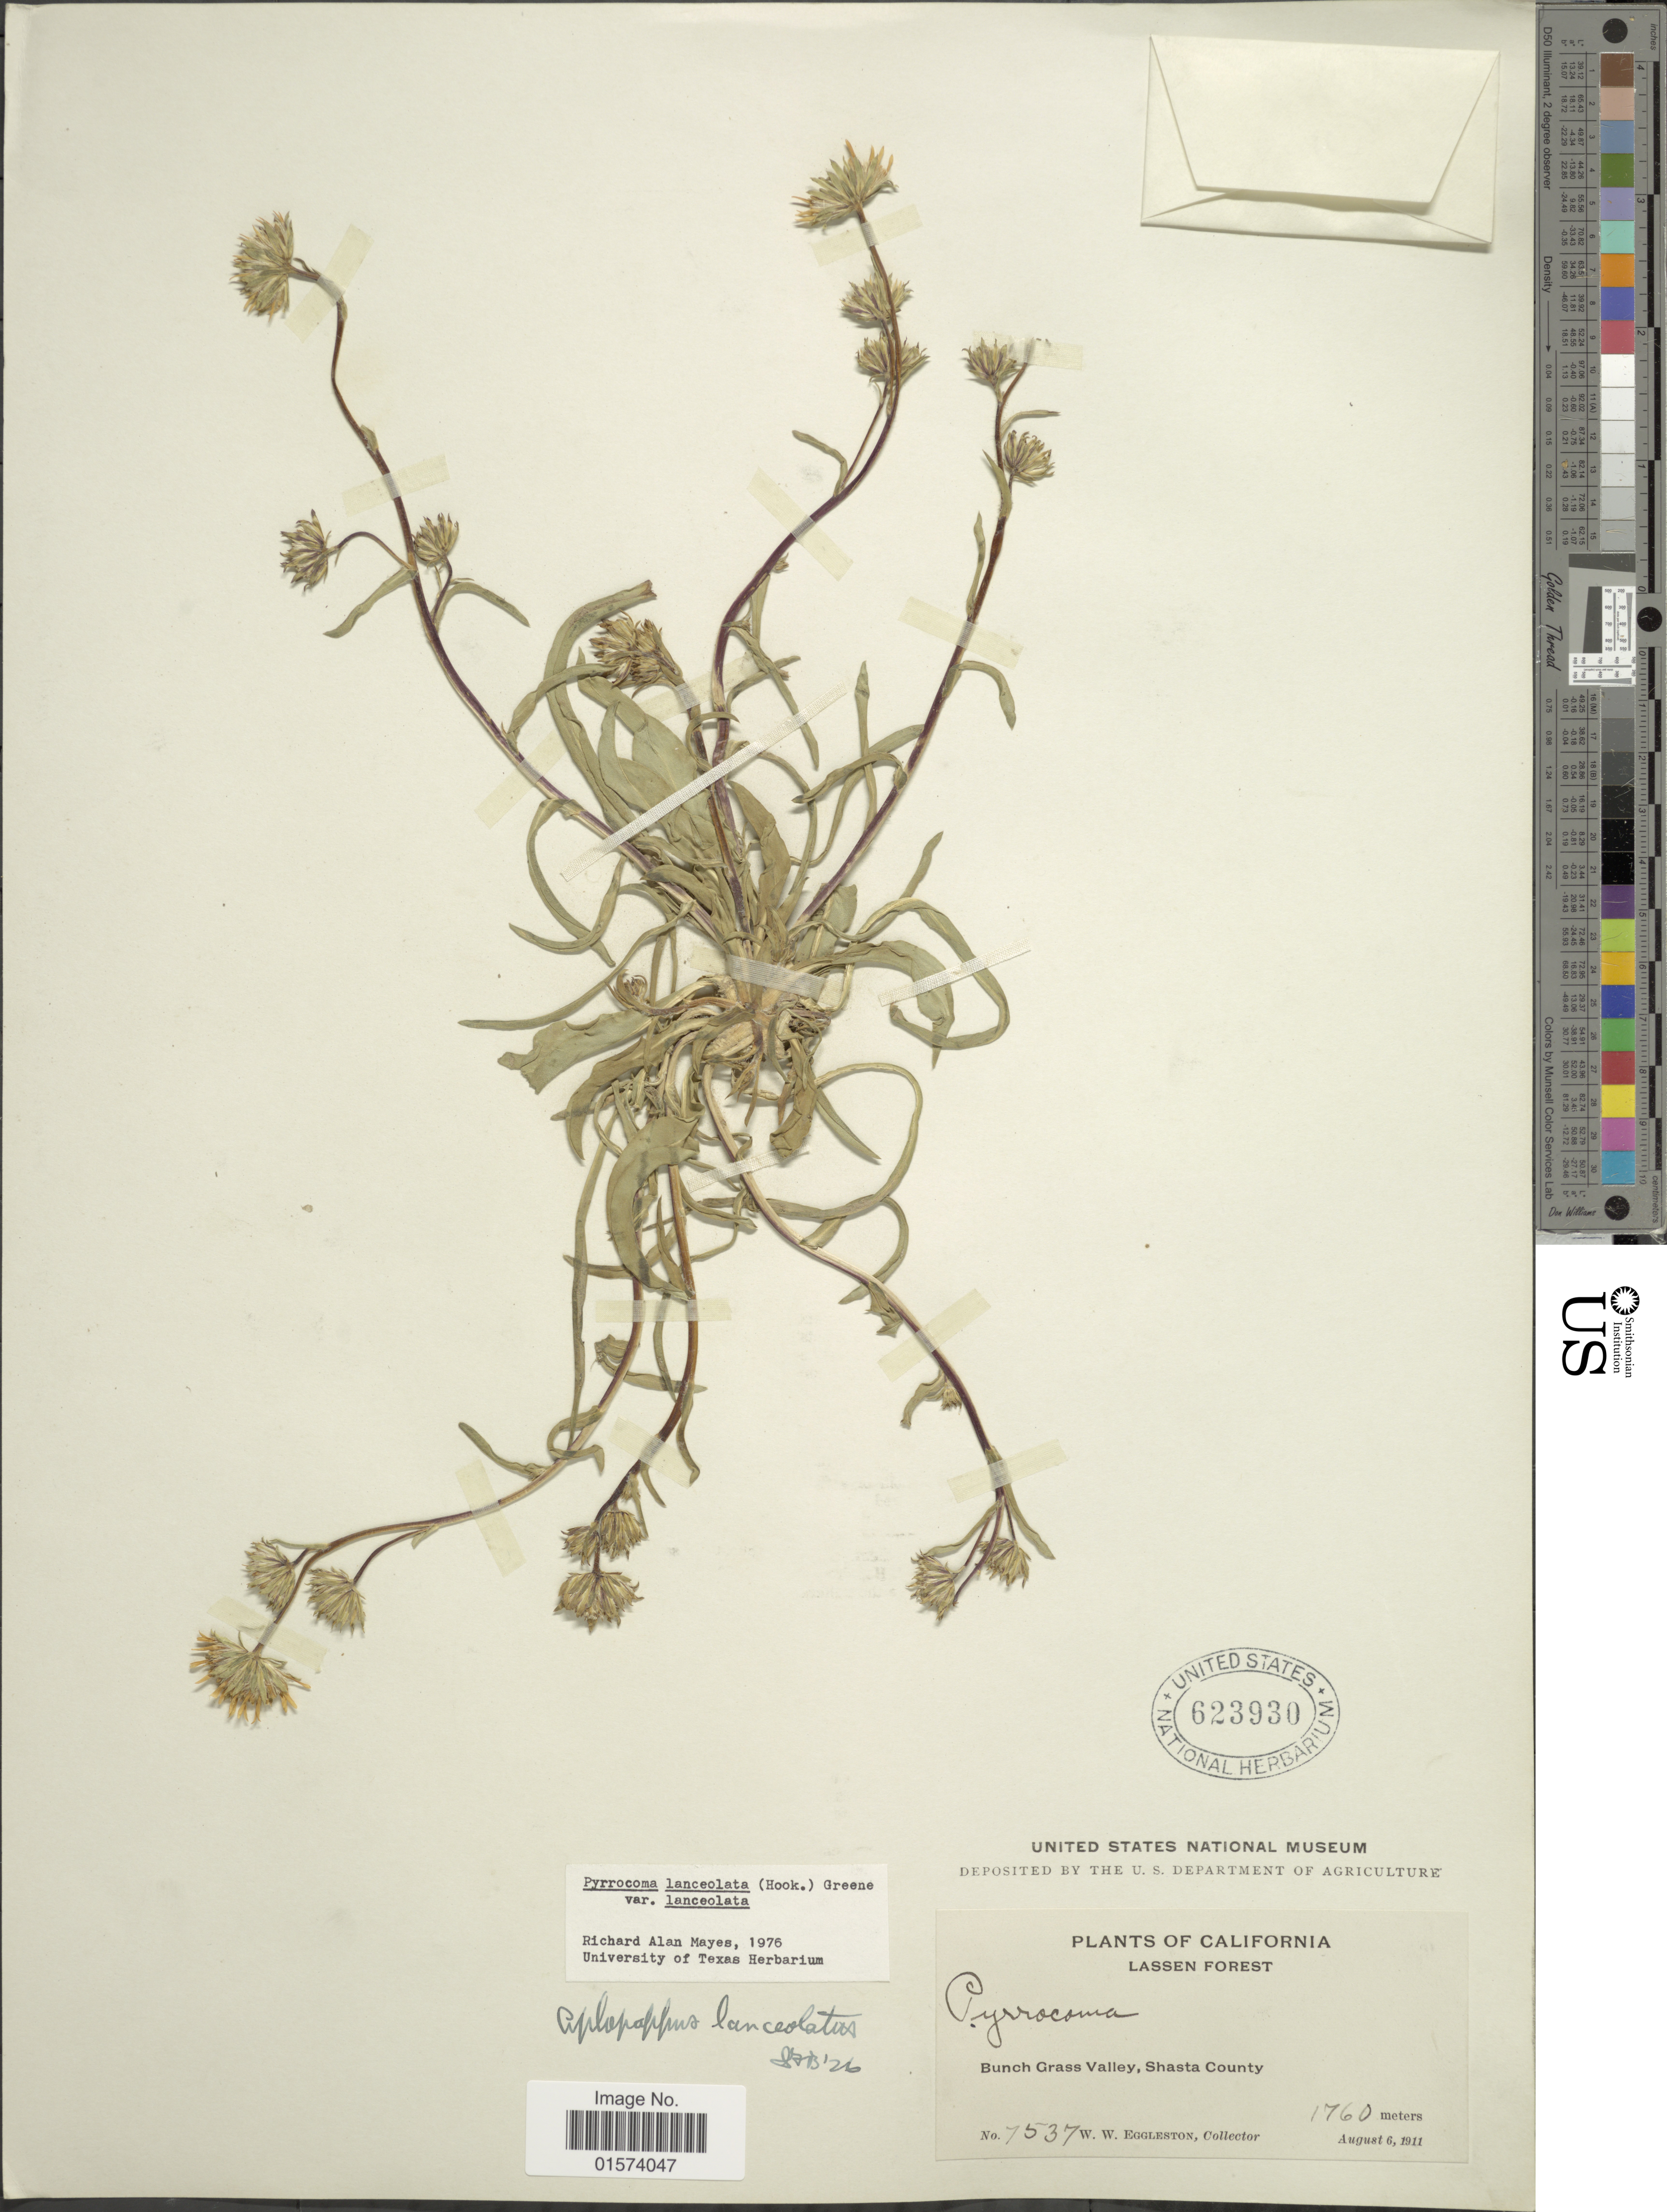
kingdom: Plantae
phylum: Tracheophyta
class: Magnoliopsida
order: Asterales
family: Asteraceae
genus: Pyrrocoma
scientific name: Pyrrocoma lanceolata var. lanceolata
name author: (Hook.) Greene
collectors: W. W. Eggleston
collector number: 7537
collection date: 1911-08-06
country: United States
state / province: California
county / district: Shasta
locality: Lassen Forest, Brunch Grass Valley, Shasta County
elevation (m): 1760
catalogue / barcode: US 623930